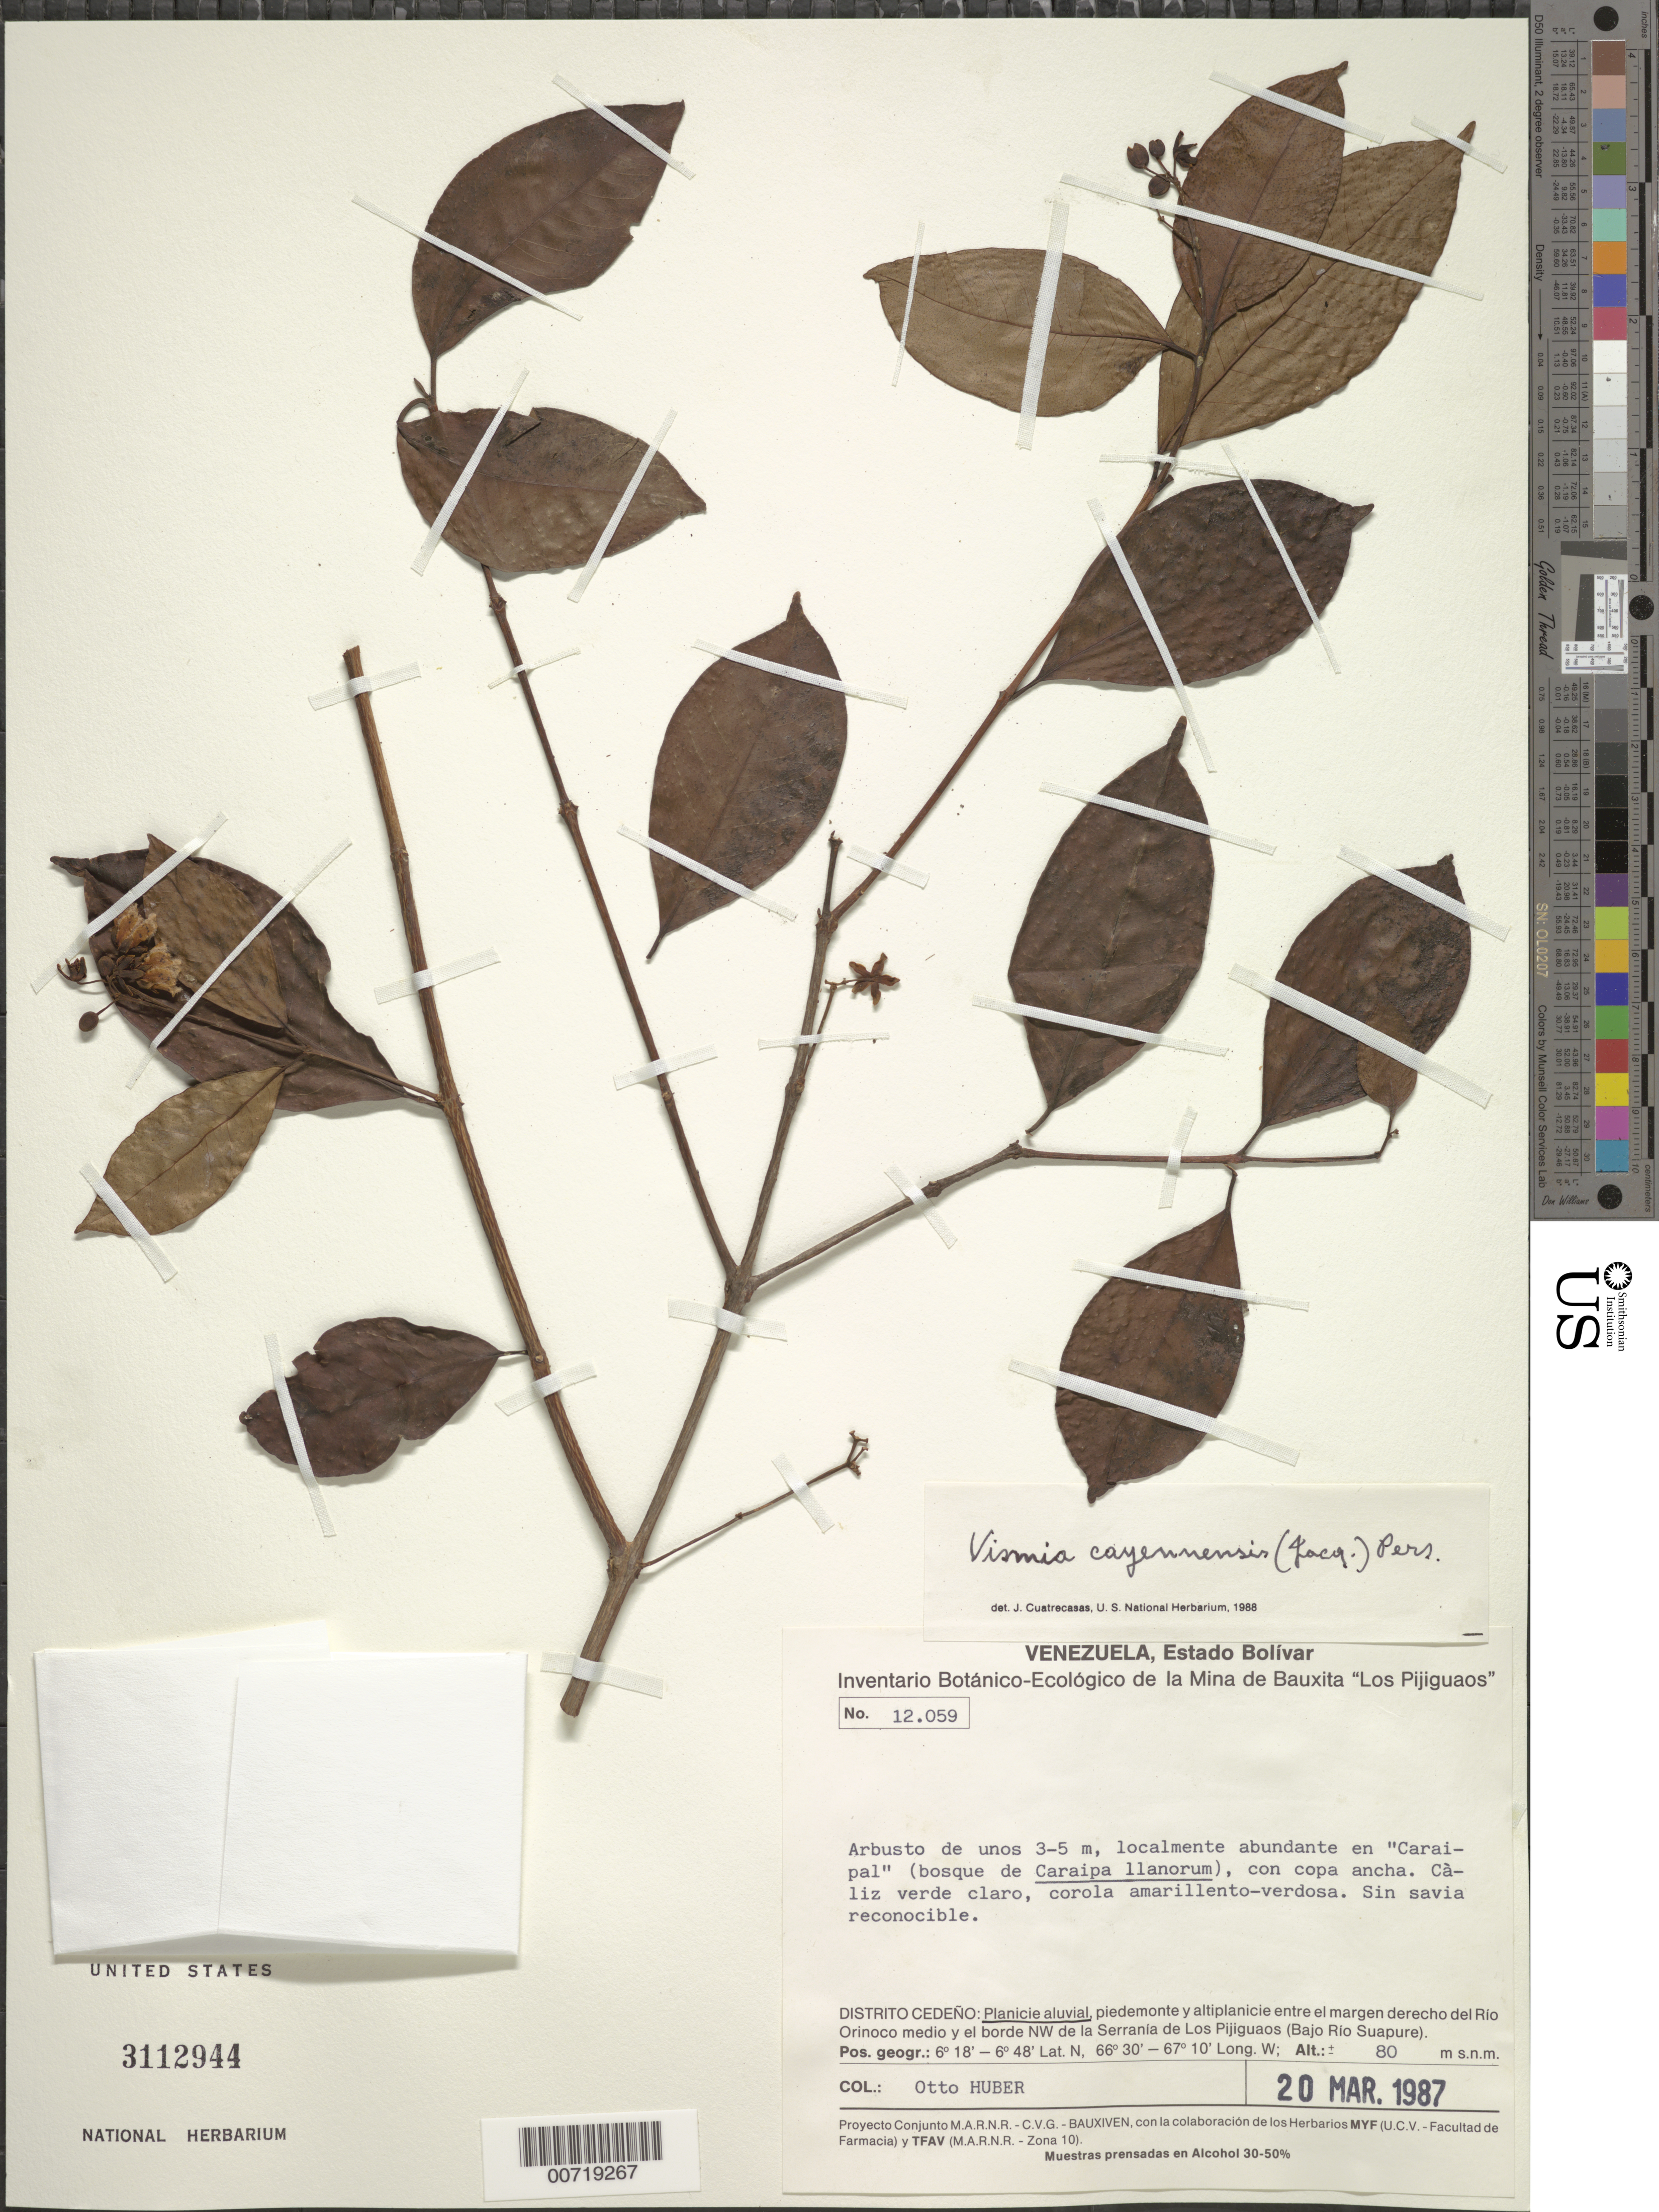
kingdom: Plantae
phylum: Tracheophyta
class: Magnoliopsida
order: Malpighiales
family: Hypericaceae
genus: Vismia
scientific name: Vismia cayennensis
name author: (Jacq.) Pers.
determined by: Cuatrecasas, J.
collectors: O. Huber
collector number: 12059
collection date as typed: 20-Mar-87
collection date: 1987-03-20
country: Venezuela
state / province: Bolívar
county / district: Cedeño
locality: Río Orinoco medio y el borde NW de la Serrania de Los Pijiguaos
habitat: Bosque de Caraipa llanorum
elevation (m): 80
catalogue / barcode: US 3112944